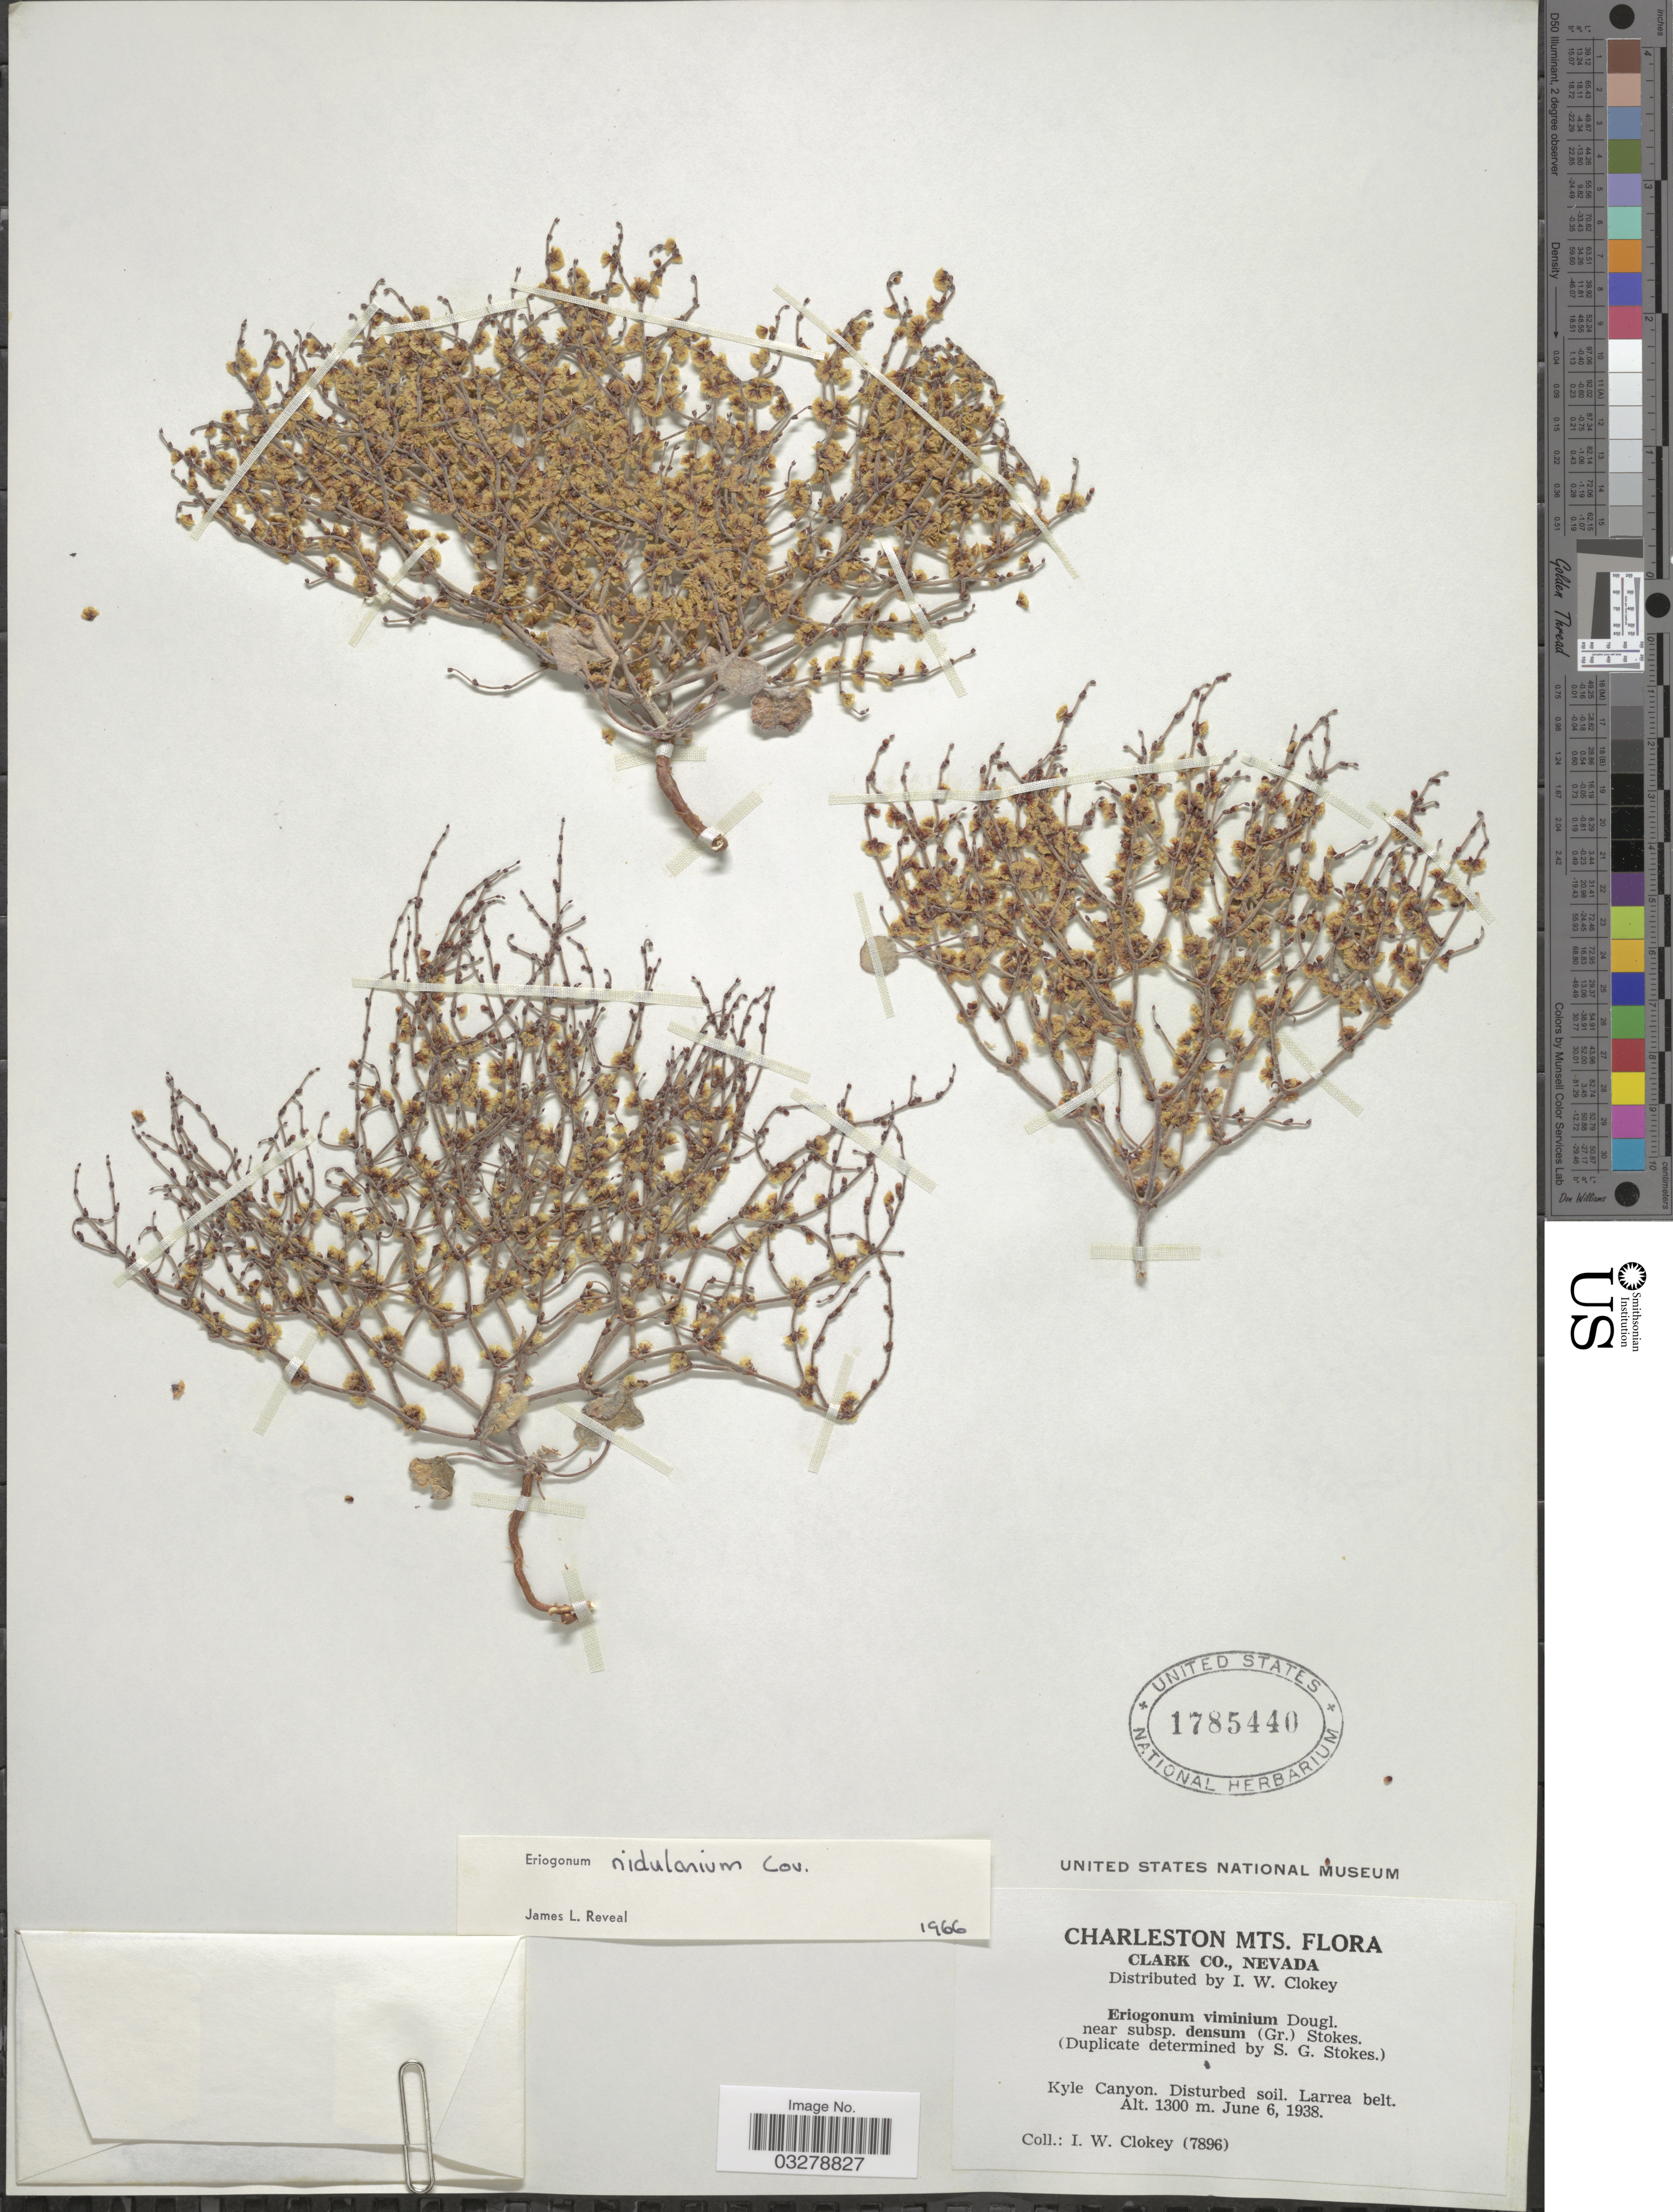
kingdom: Plantae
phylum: Tracheophyta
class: Magnoliopsida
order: Caryophyllales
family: Polygonaceae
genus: Eriogonum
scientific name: Eriogonum nidularium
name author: Coville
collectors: I. W. Clokey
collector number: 7896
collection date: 1938-06-06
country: United States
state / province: Nevada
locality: Charleston Mts. Clark Co. Kyle Canyon. Larrea belt.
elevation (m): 1300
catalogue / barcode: US 1785440